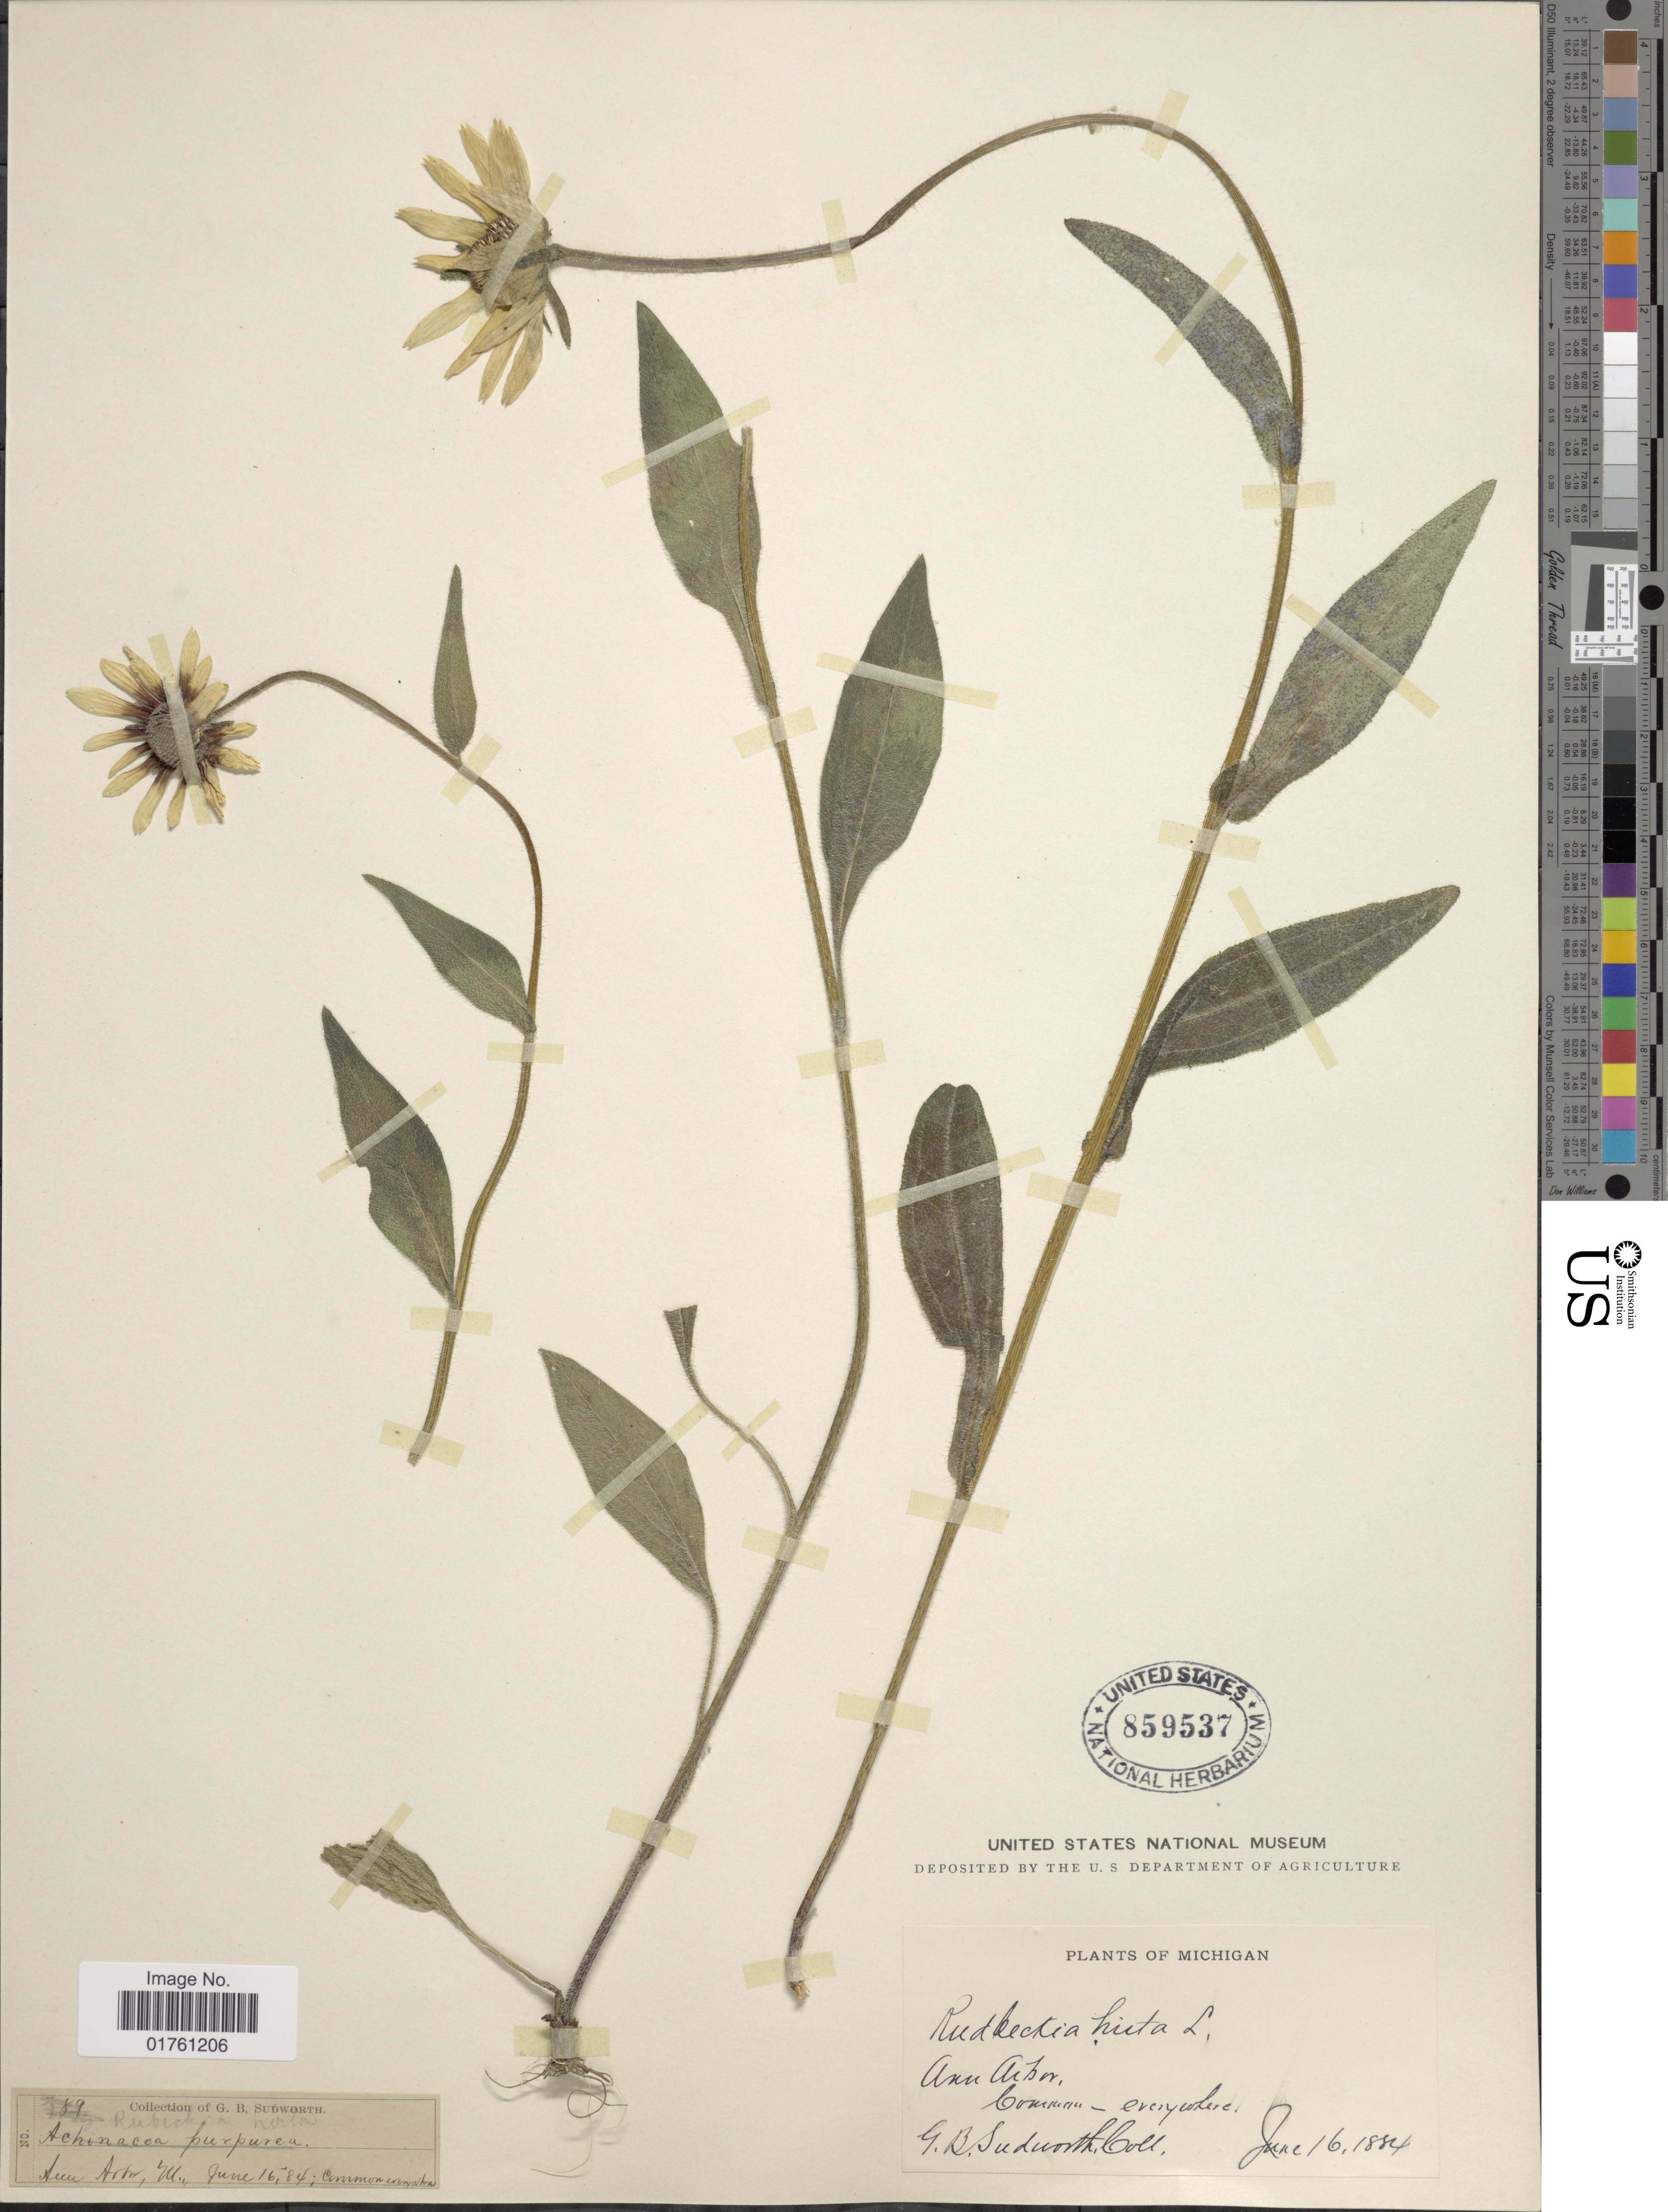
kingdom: Plantae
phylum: Tracheophyta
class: Magnoliopsida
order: Asterales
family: Asteraceae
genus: Rudbeckia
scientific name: Rudbeckia hirta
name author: L.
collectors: G. B. Sudworth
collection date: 1884-06-16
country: United States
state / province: Michigan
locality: Ann Arbor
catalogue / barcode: US 859537